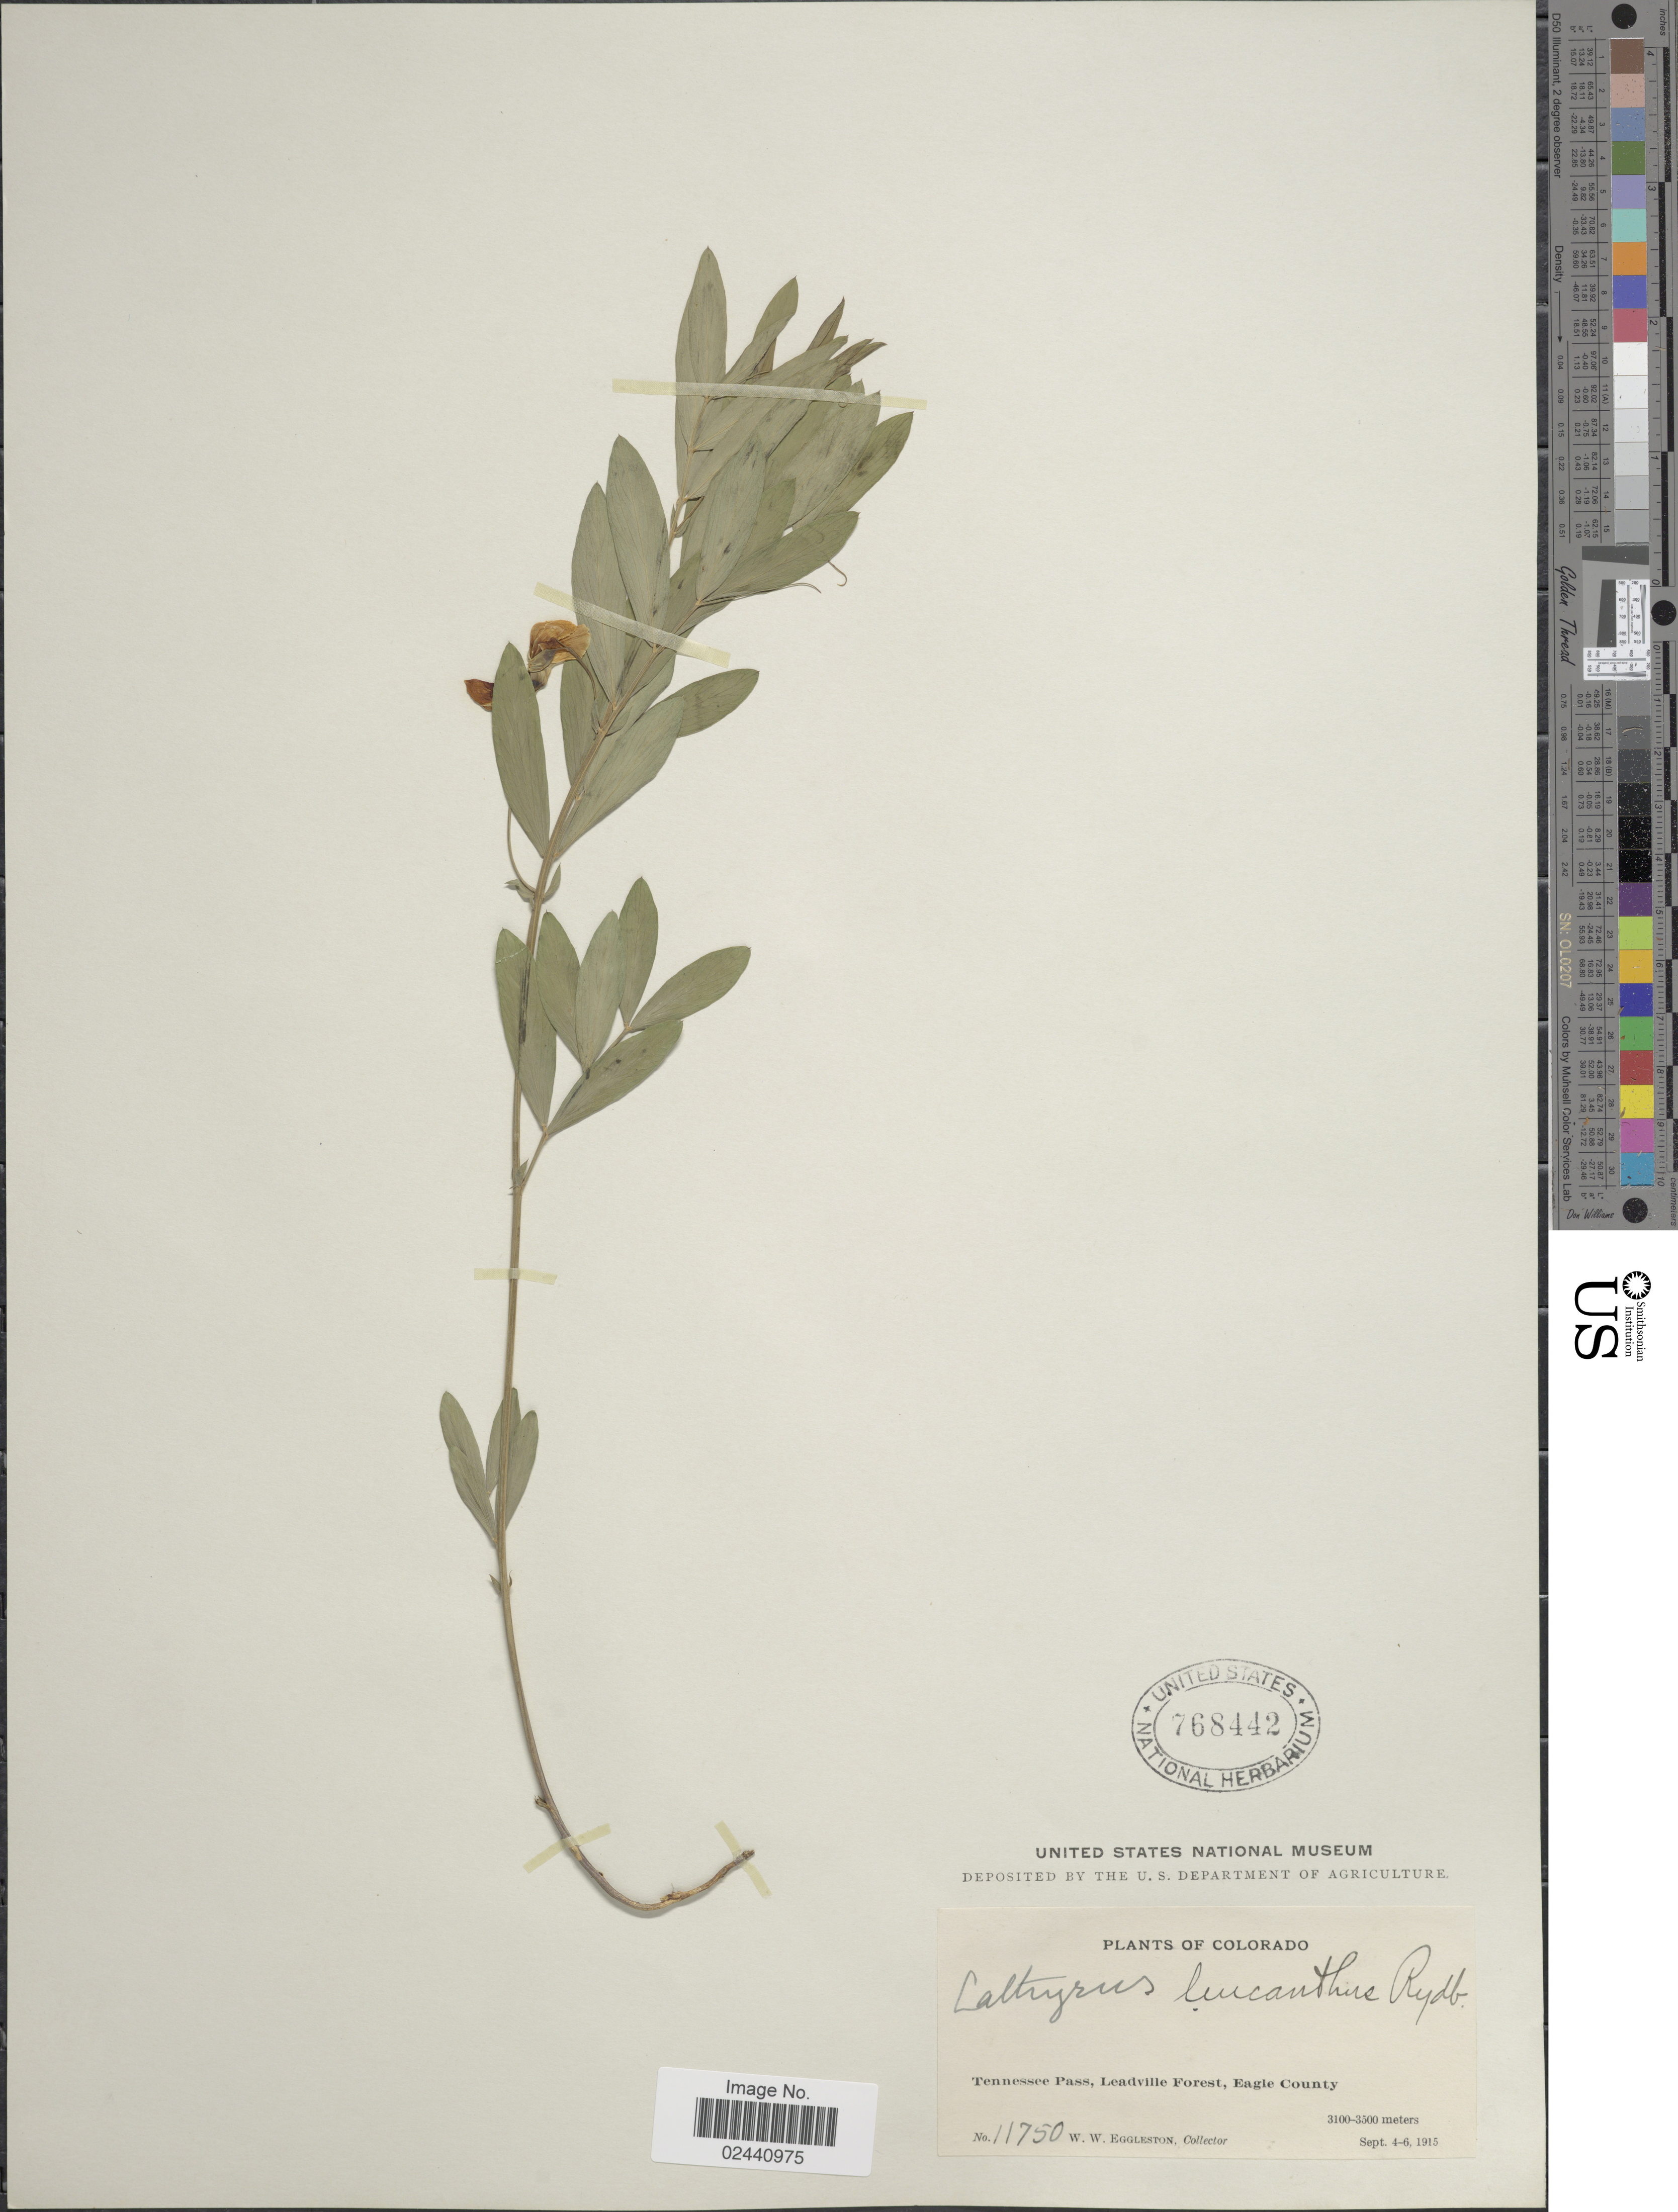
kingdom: Plantae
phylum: Tracheophyta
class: Magnoliopsida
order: Fabales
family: Fabaceae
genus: Lathyrus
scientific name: Lathyrus leucanthus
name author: Rydb.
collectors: W. W. Eggleston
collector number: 11750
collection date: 1915-09-04/1915-09-06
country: United States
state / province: Colorado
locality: Tennessee Pass, Leadville Forest, Eagle County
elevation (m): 3100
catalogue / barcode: US 768442